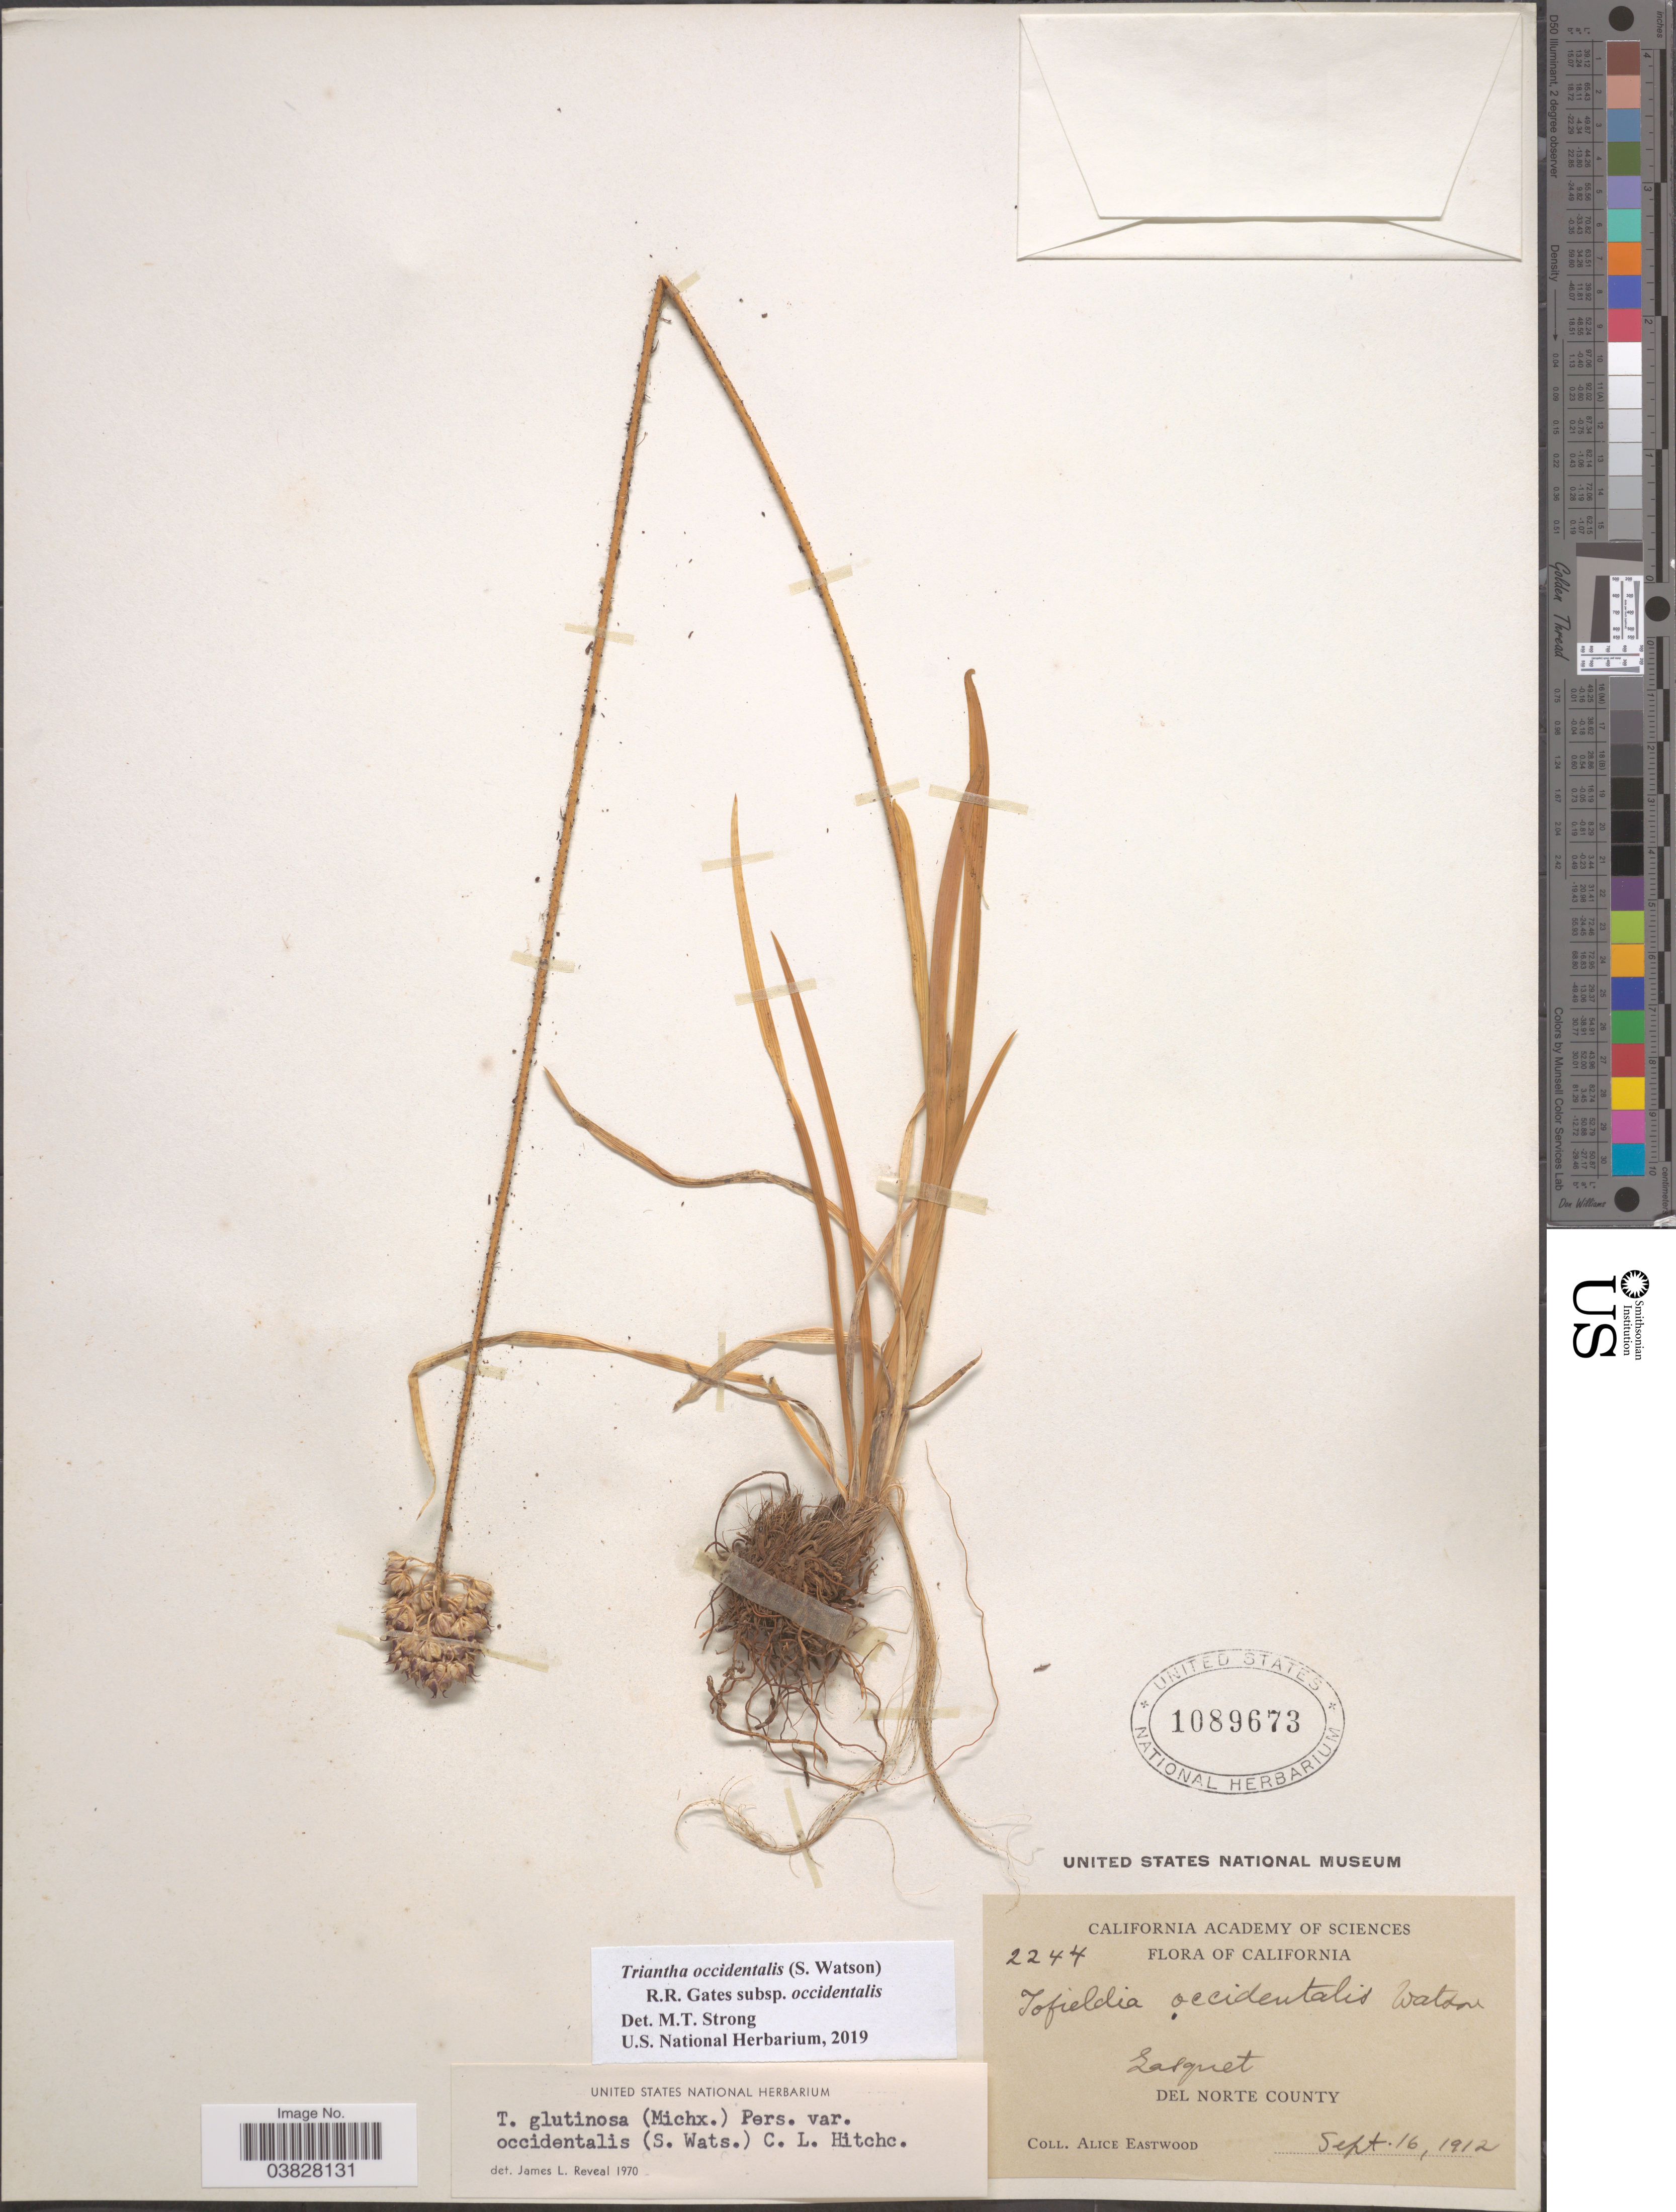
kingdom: Plantae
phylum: Tracheophyta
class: Liliopsida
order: Alismatales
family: Tofieldiaceae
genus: Triantha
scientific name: Triantha occidentalis subsp. occidentalis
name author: (S. Watson) R.R. Gates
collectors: A. Eastwood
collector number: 2244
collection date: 1912-09-16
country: United States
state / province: California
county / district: Del Norte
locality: Gasquet, Del Norte County.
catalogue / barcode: US 1089673